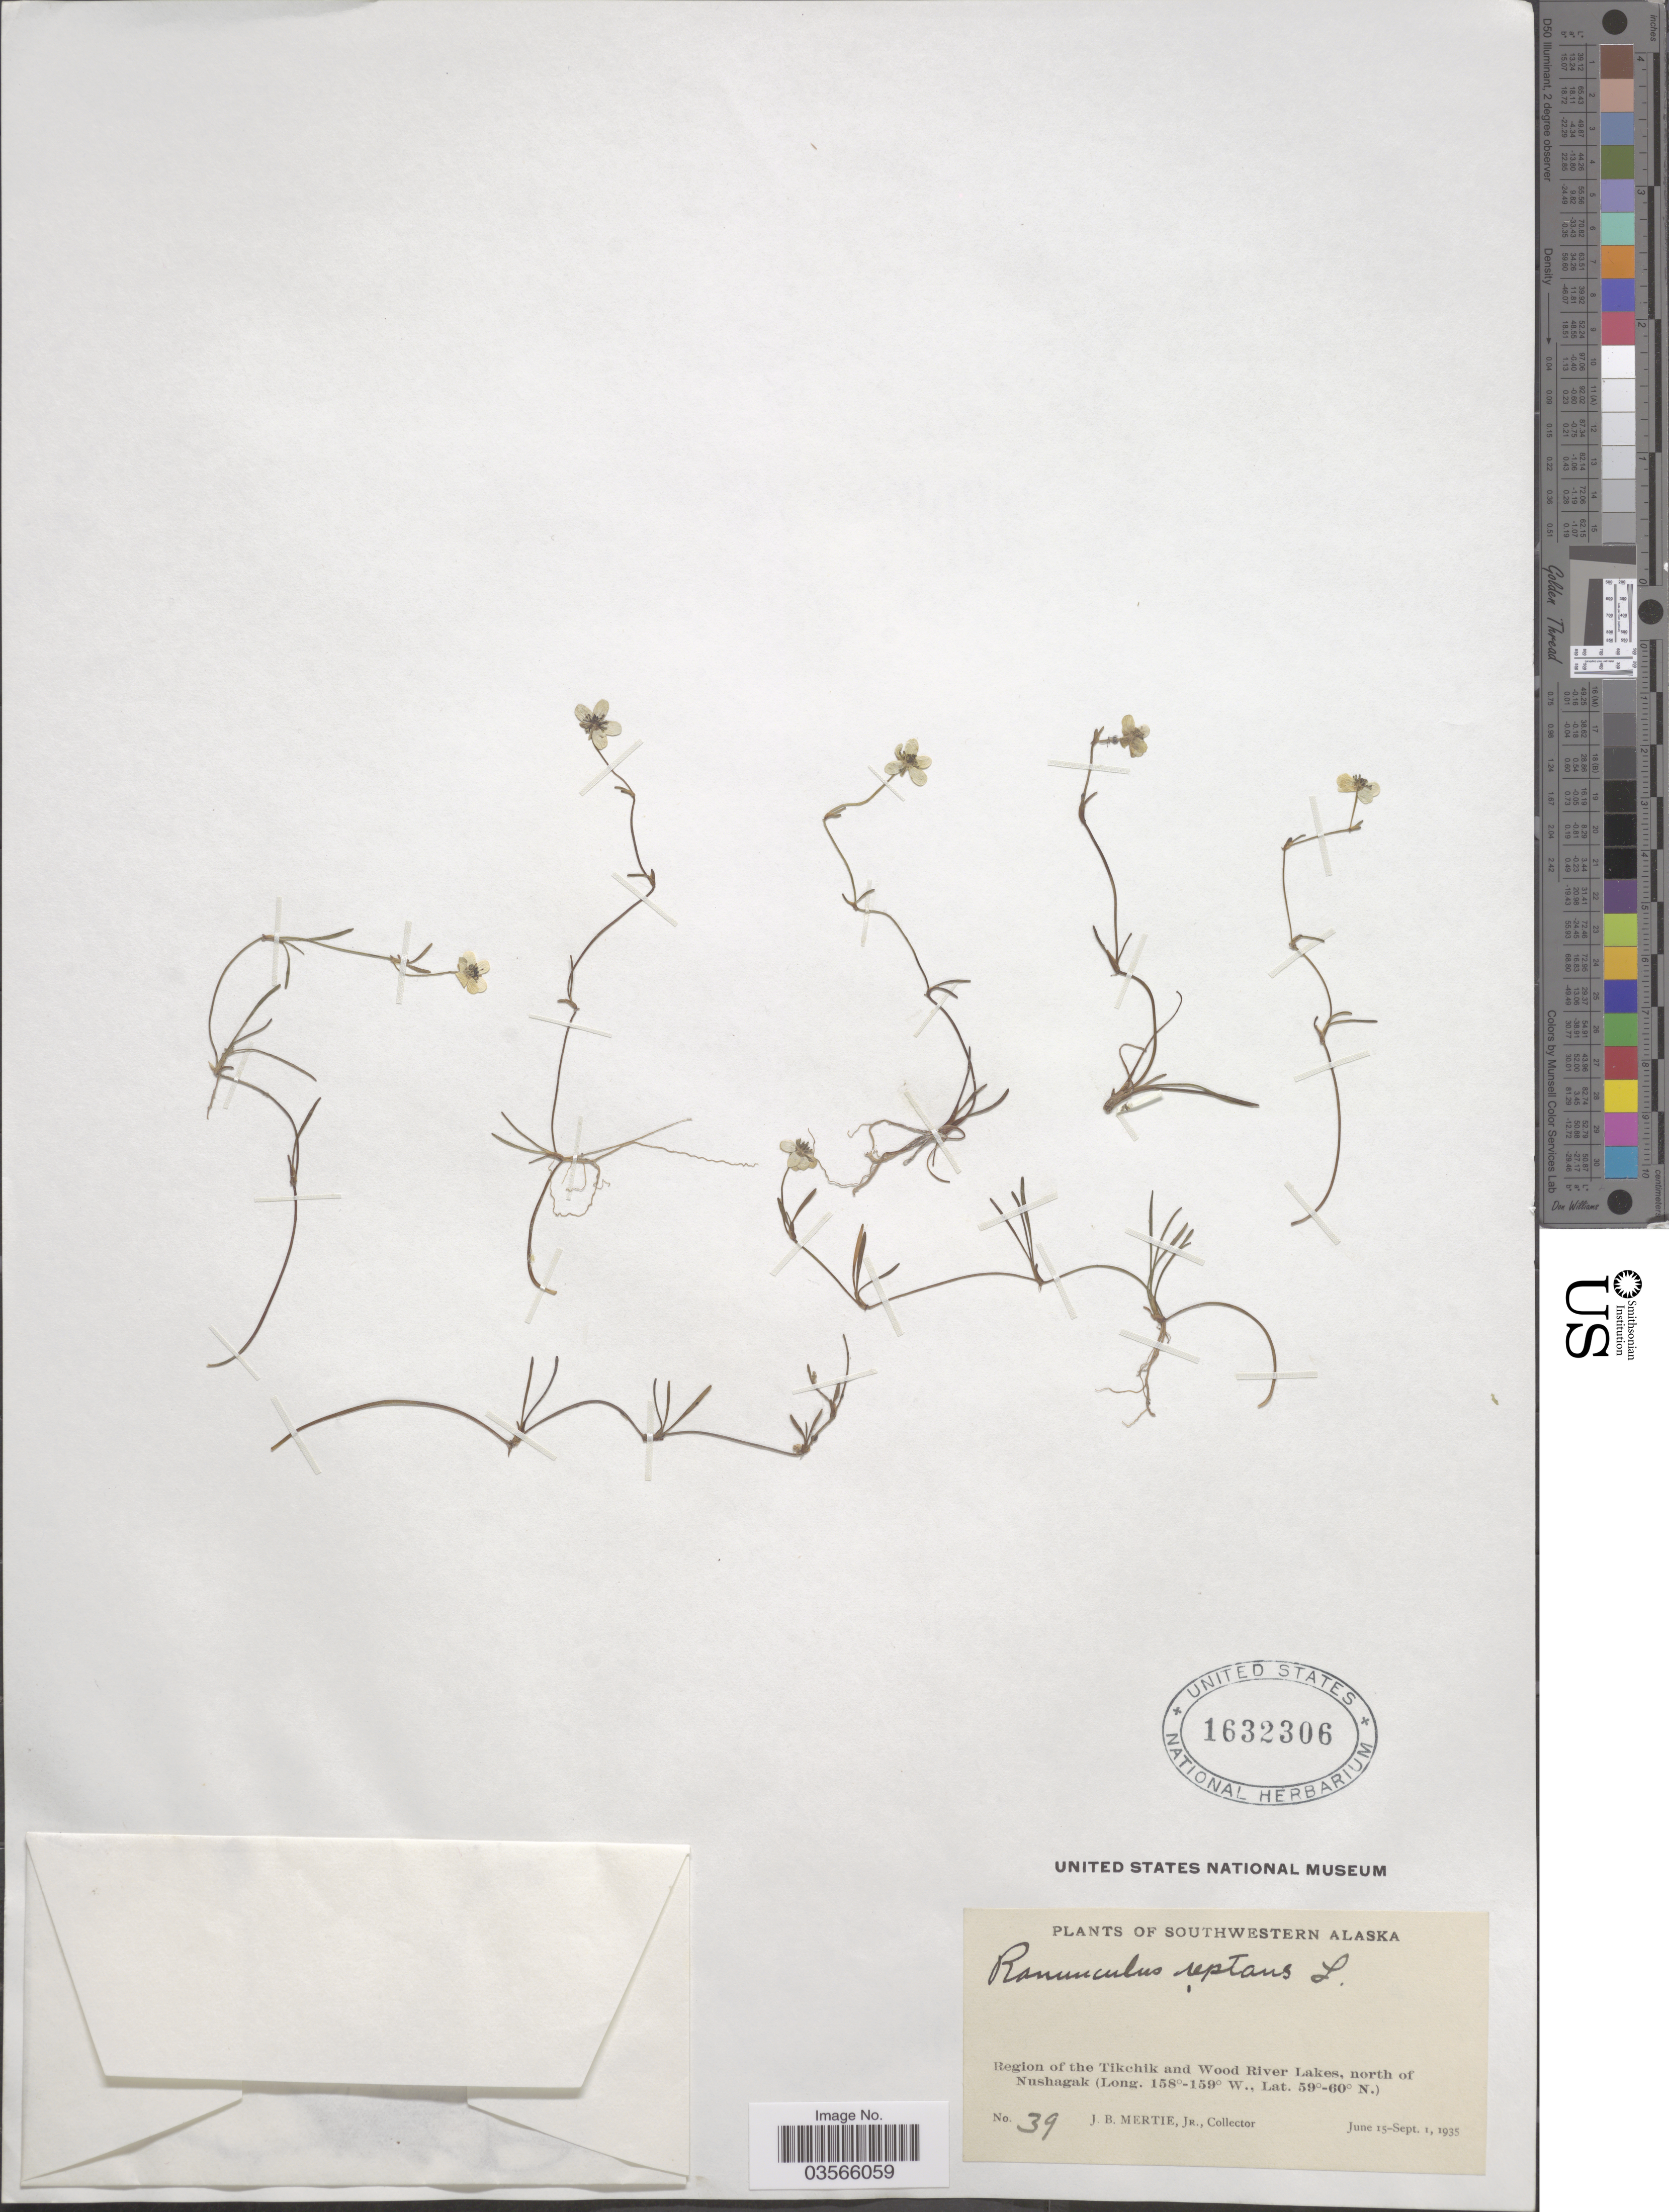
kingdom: Plantae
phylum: Tracheophyta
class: Magnoliopsida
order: Ranunculales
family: Ranunculaceae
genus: Ranunculus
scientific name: Ranunculus flammula var. filiformis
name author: (Michx.) Hook.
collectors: J. Mertie Jr.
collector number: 39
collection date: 1935-06-15/1935-09-01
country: United States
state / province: Alaska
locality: Southwestern Alaska. Region of the Tikchik and Wood River Lakes, north of Nushagak.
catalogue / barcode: US 1632306